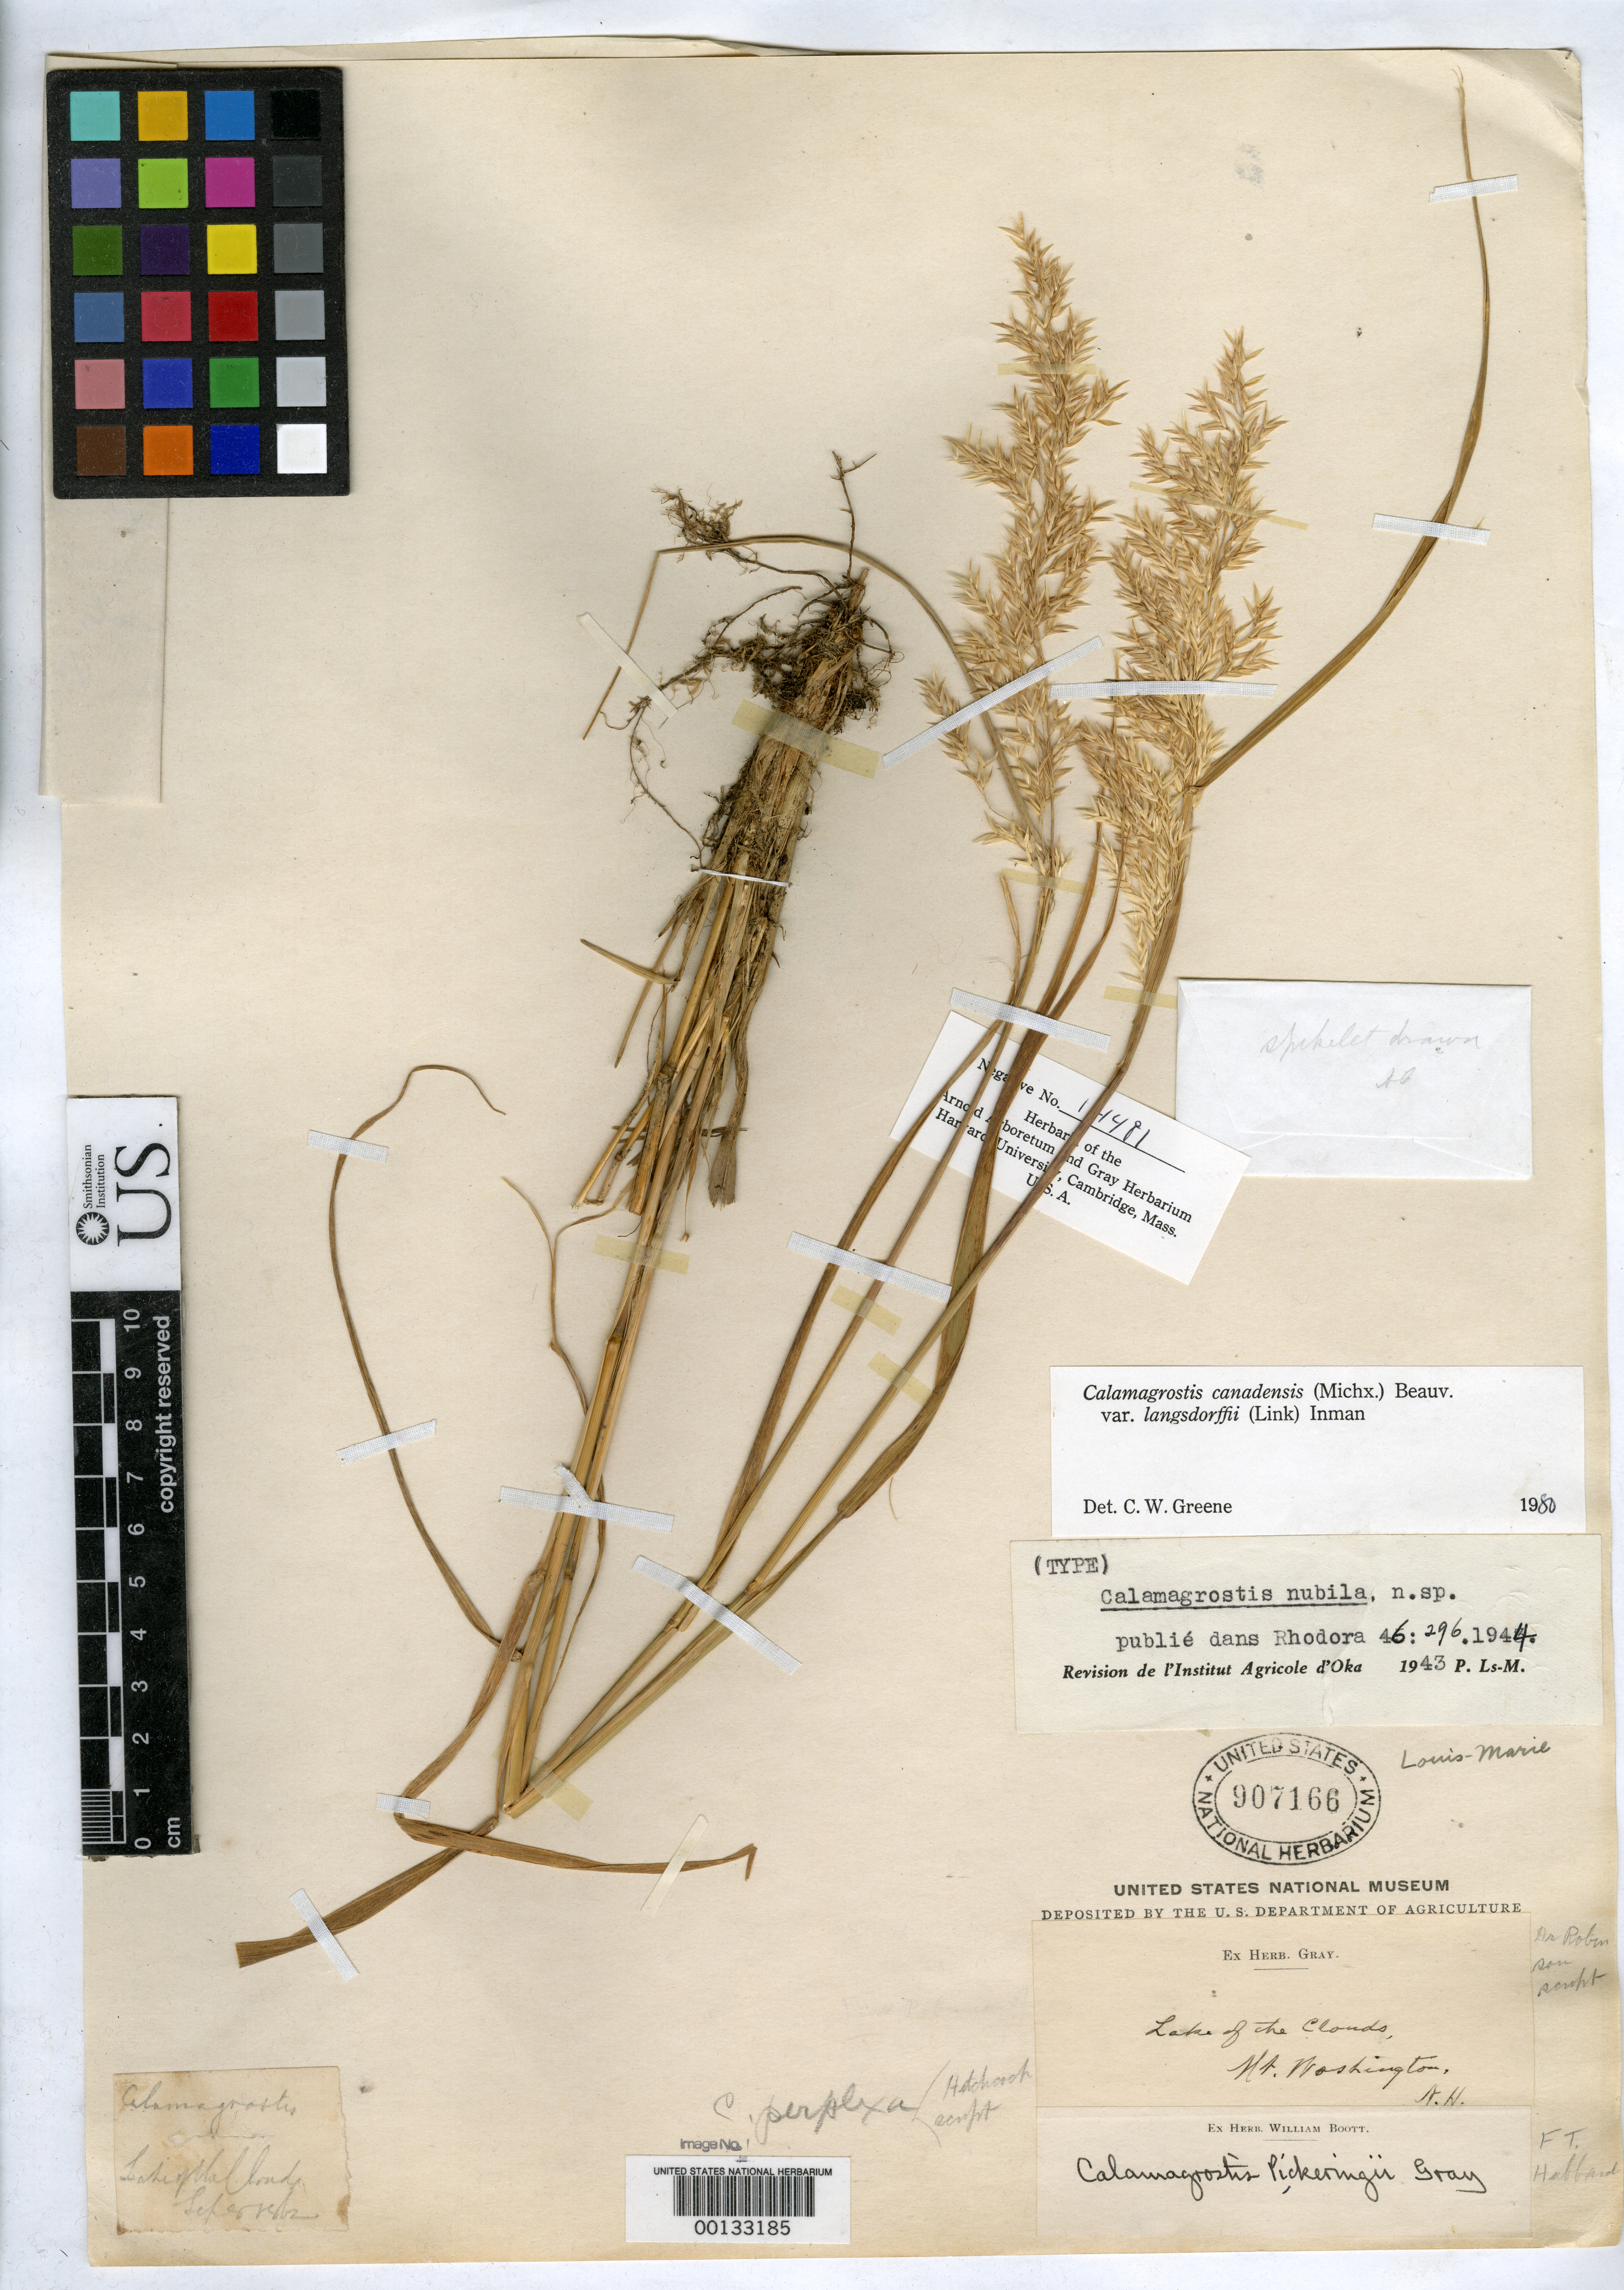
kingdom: Plantae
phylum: Tracheophyta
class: Liliopsida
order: Poales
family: Poaceae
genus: Calamagrostis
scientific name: Calamagrostis nubila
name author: Louis-Marie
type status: Holotype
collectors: W. Boott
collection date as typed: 08 Sep 1862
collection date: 1862-09-08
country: United States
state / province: New Hampshire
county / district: Coos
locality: Mt. Washington, Lake of the Clouds.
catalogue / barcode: US 907166